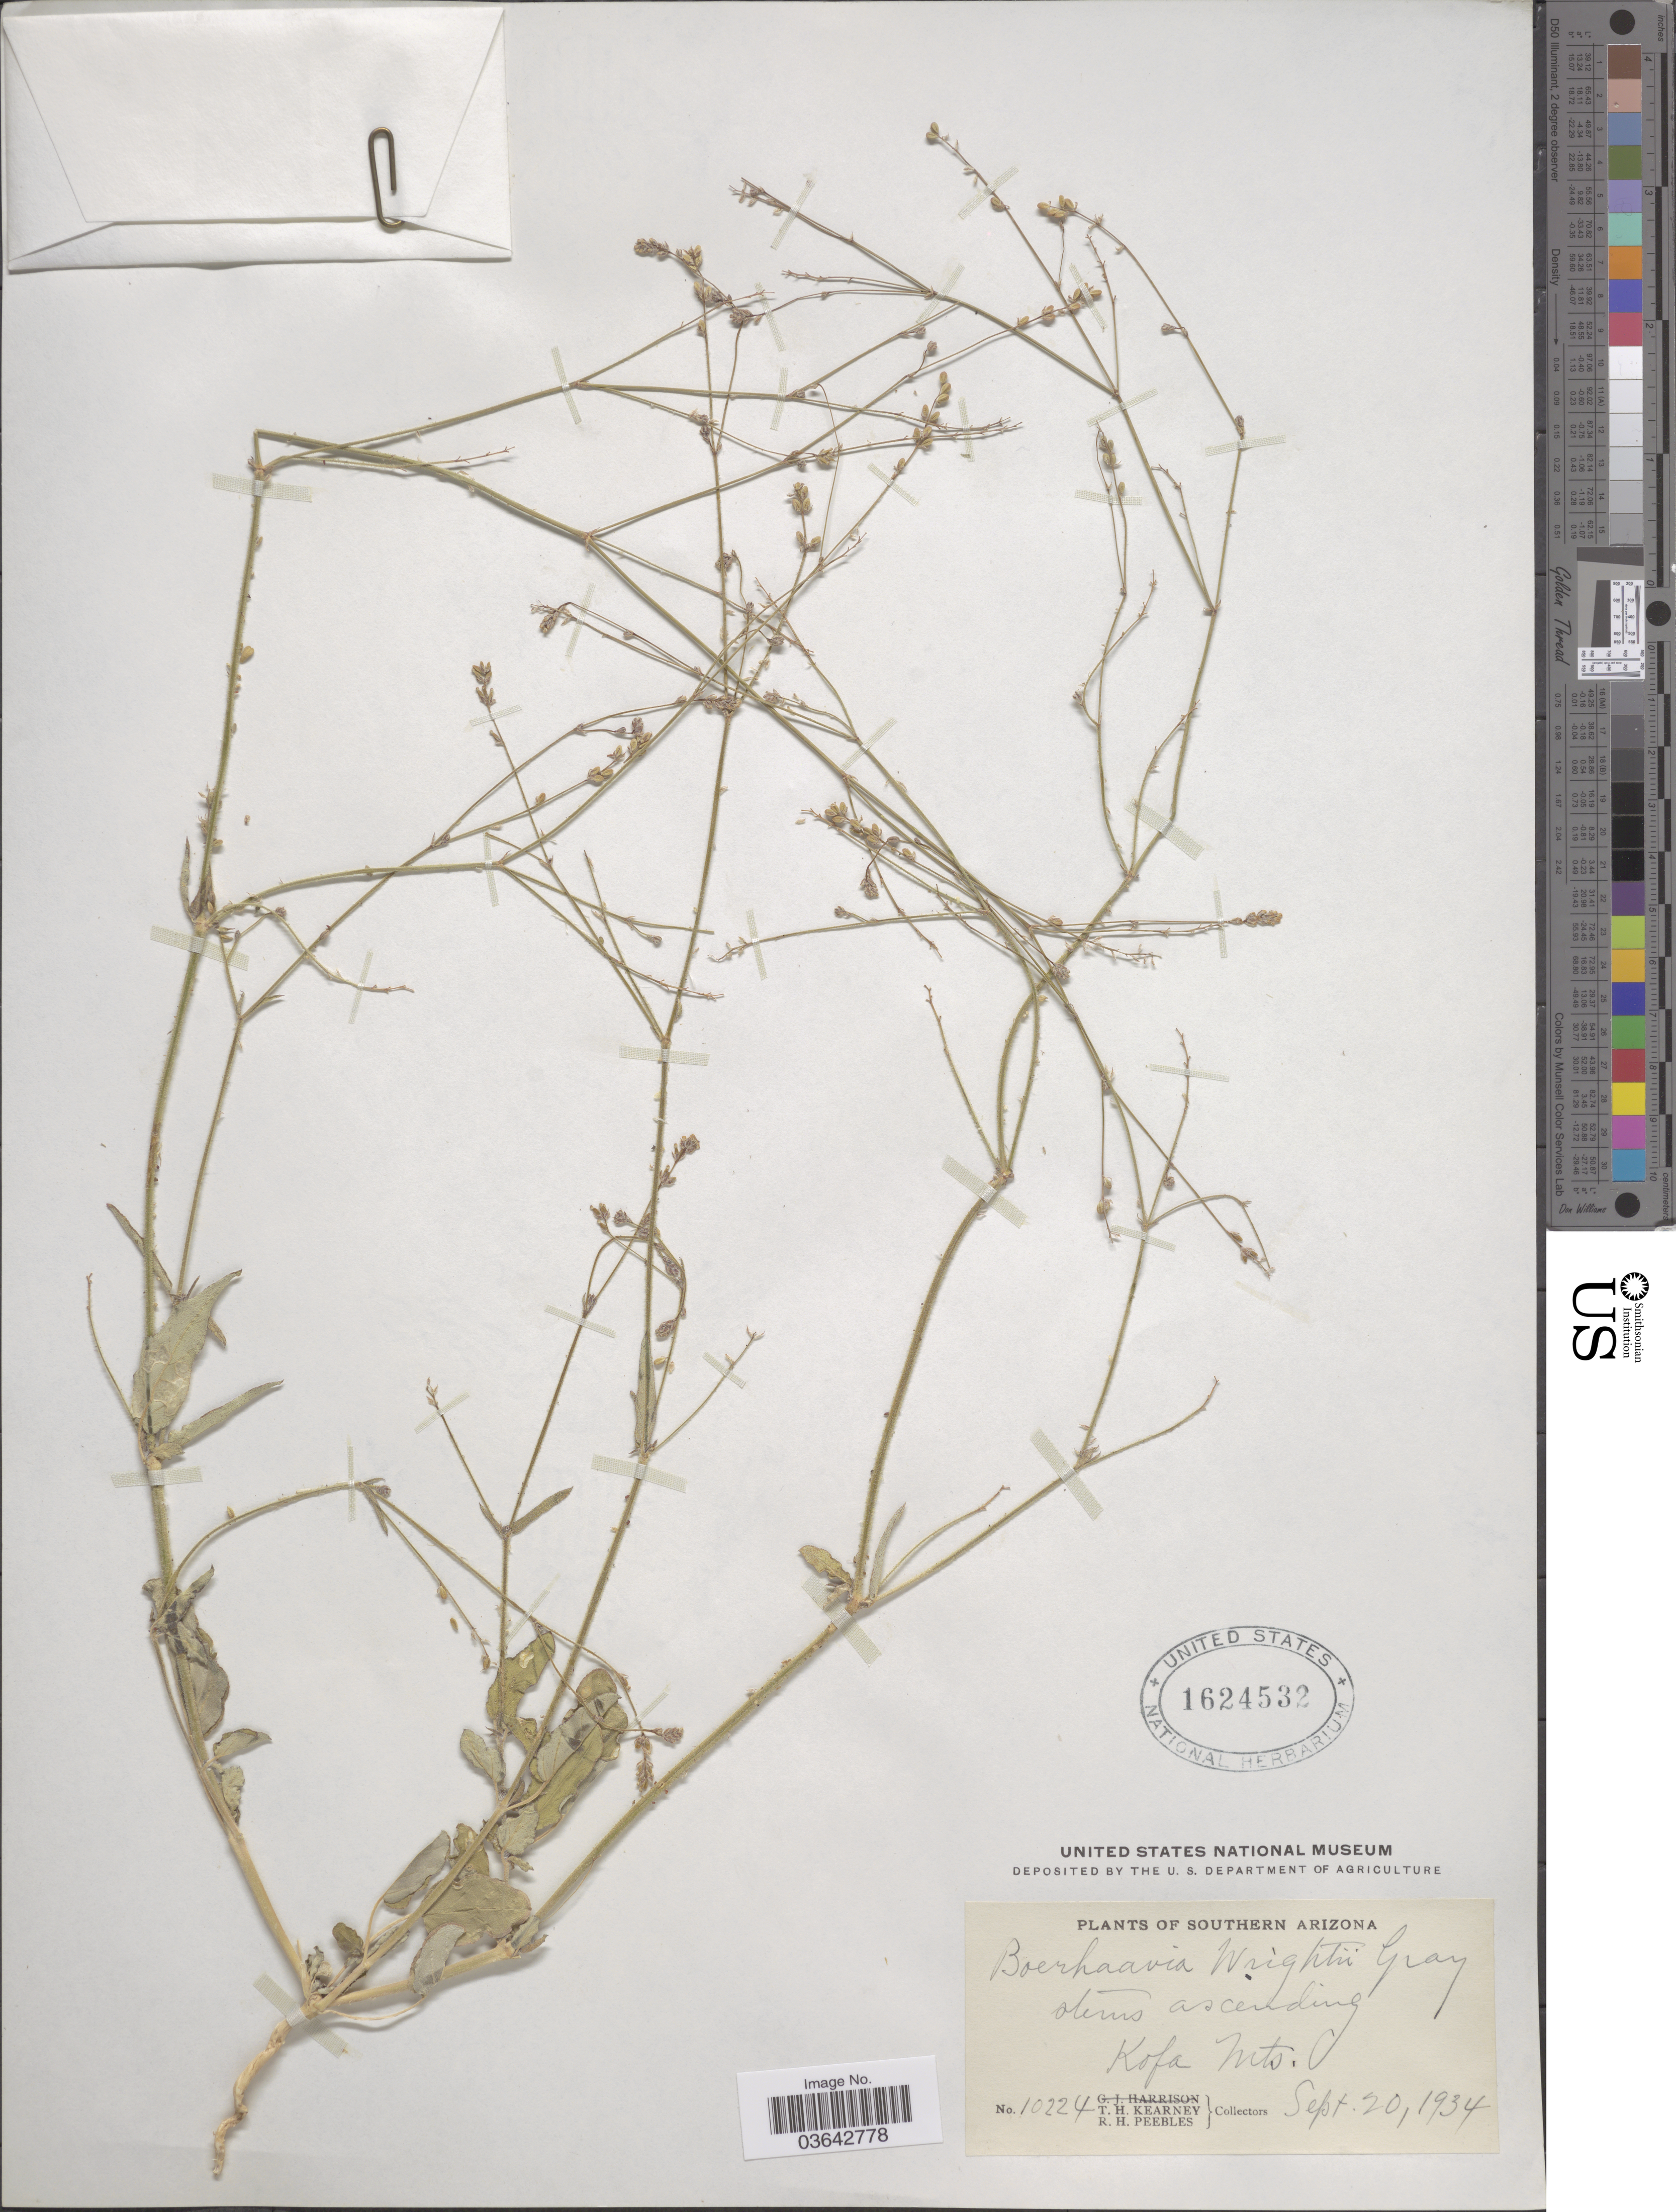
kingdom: Plantae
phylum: Tracheophyta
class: Magnoliopsida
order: Caryophyllales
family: Nyctaginaceae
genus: Boerhavia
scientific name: Boerhavia wrightii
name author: A. Gray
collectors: T. H. Kearney & R. H. Peebles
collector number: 10224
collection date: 1934-09-20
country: United States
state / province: Arizona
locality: Southern Arizona. Kofa Mts.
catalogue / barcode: US 1624532